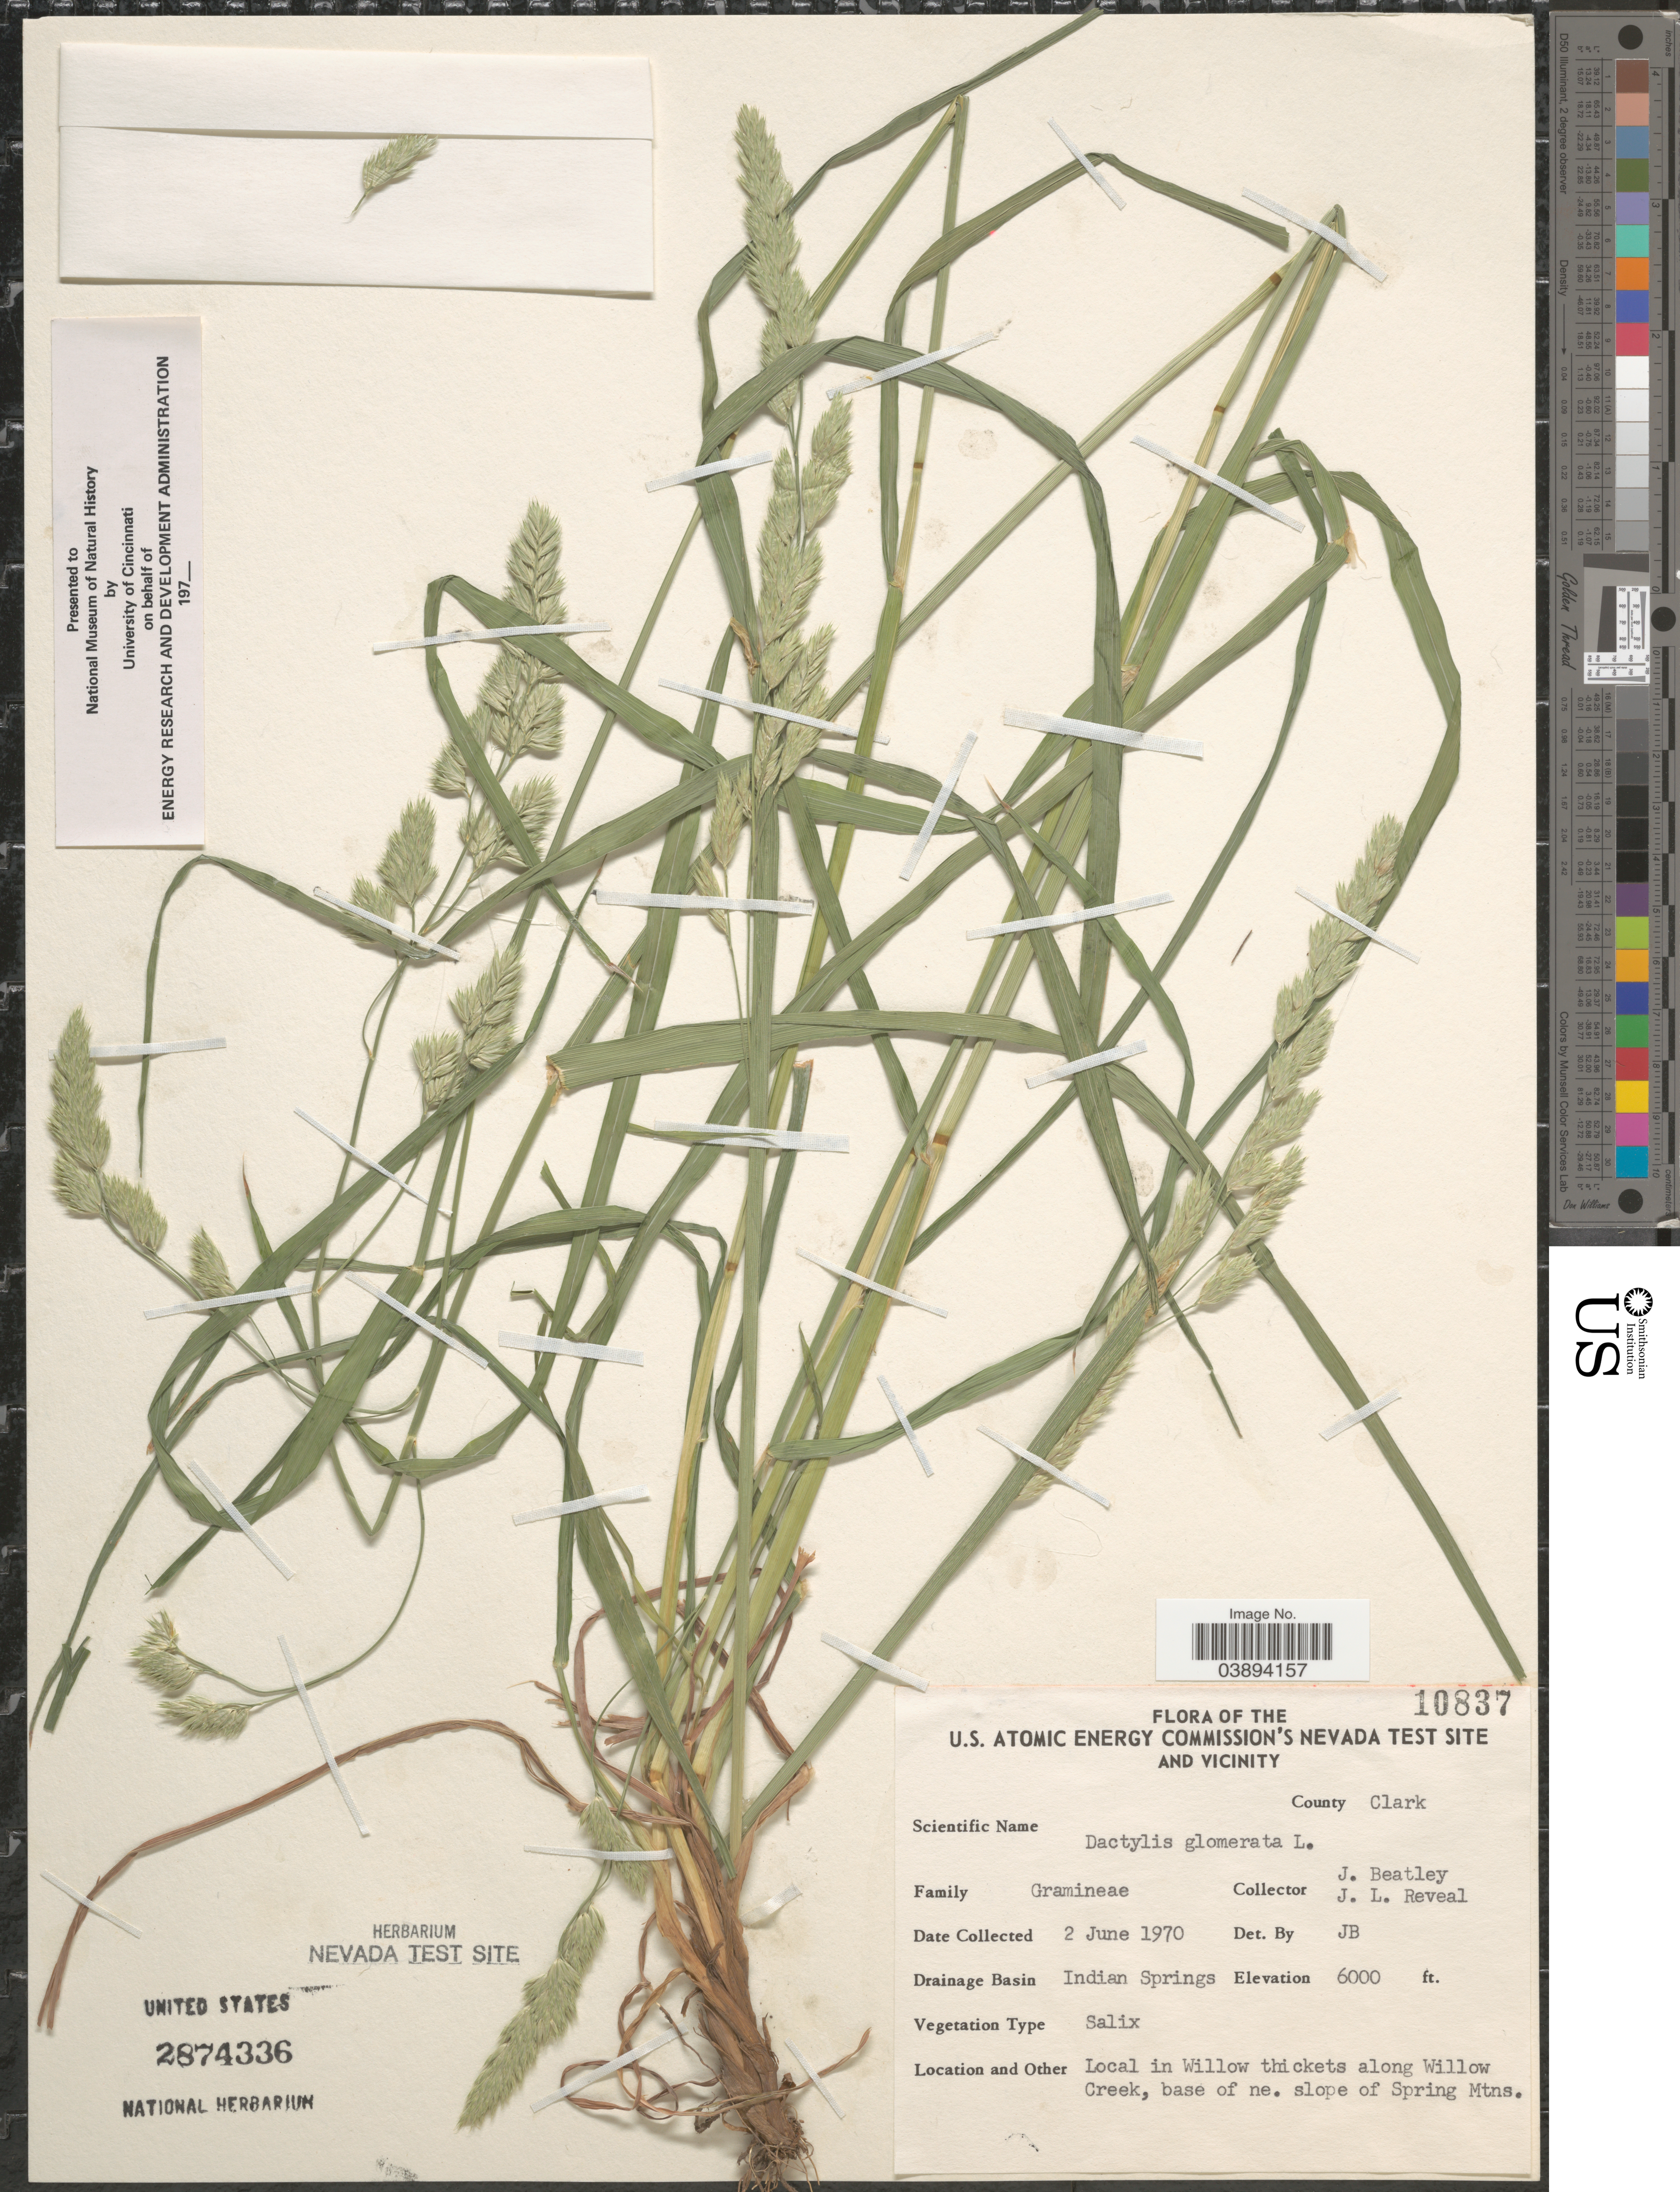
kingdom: Plantae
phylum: Tracheophyta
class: Liliopsida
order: Poales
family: Poaceae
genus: Dactylis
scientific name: Dactylis glomerata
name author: L.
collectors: J. C. Beatley & J. L. Reveal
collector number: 10837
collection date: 1970-06-02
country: United States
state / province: Nevada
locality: The U.S. Atomic Energy Commission's Nevada Test Site and Vicinity. County Clark. Drainage Basin Indian Springs. Along Willow Creek, base of ne. slope of Spring Mtns.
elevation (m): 1829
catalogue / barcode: US 2874336